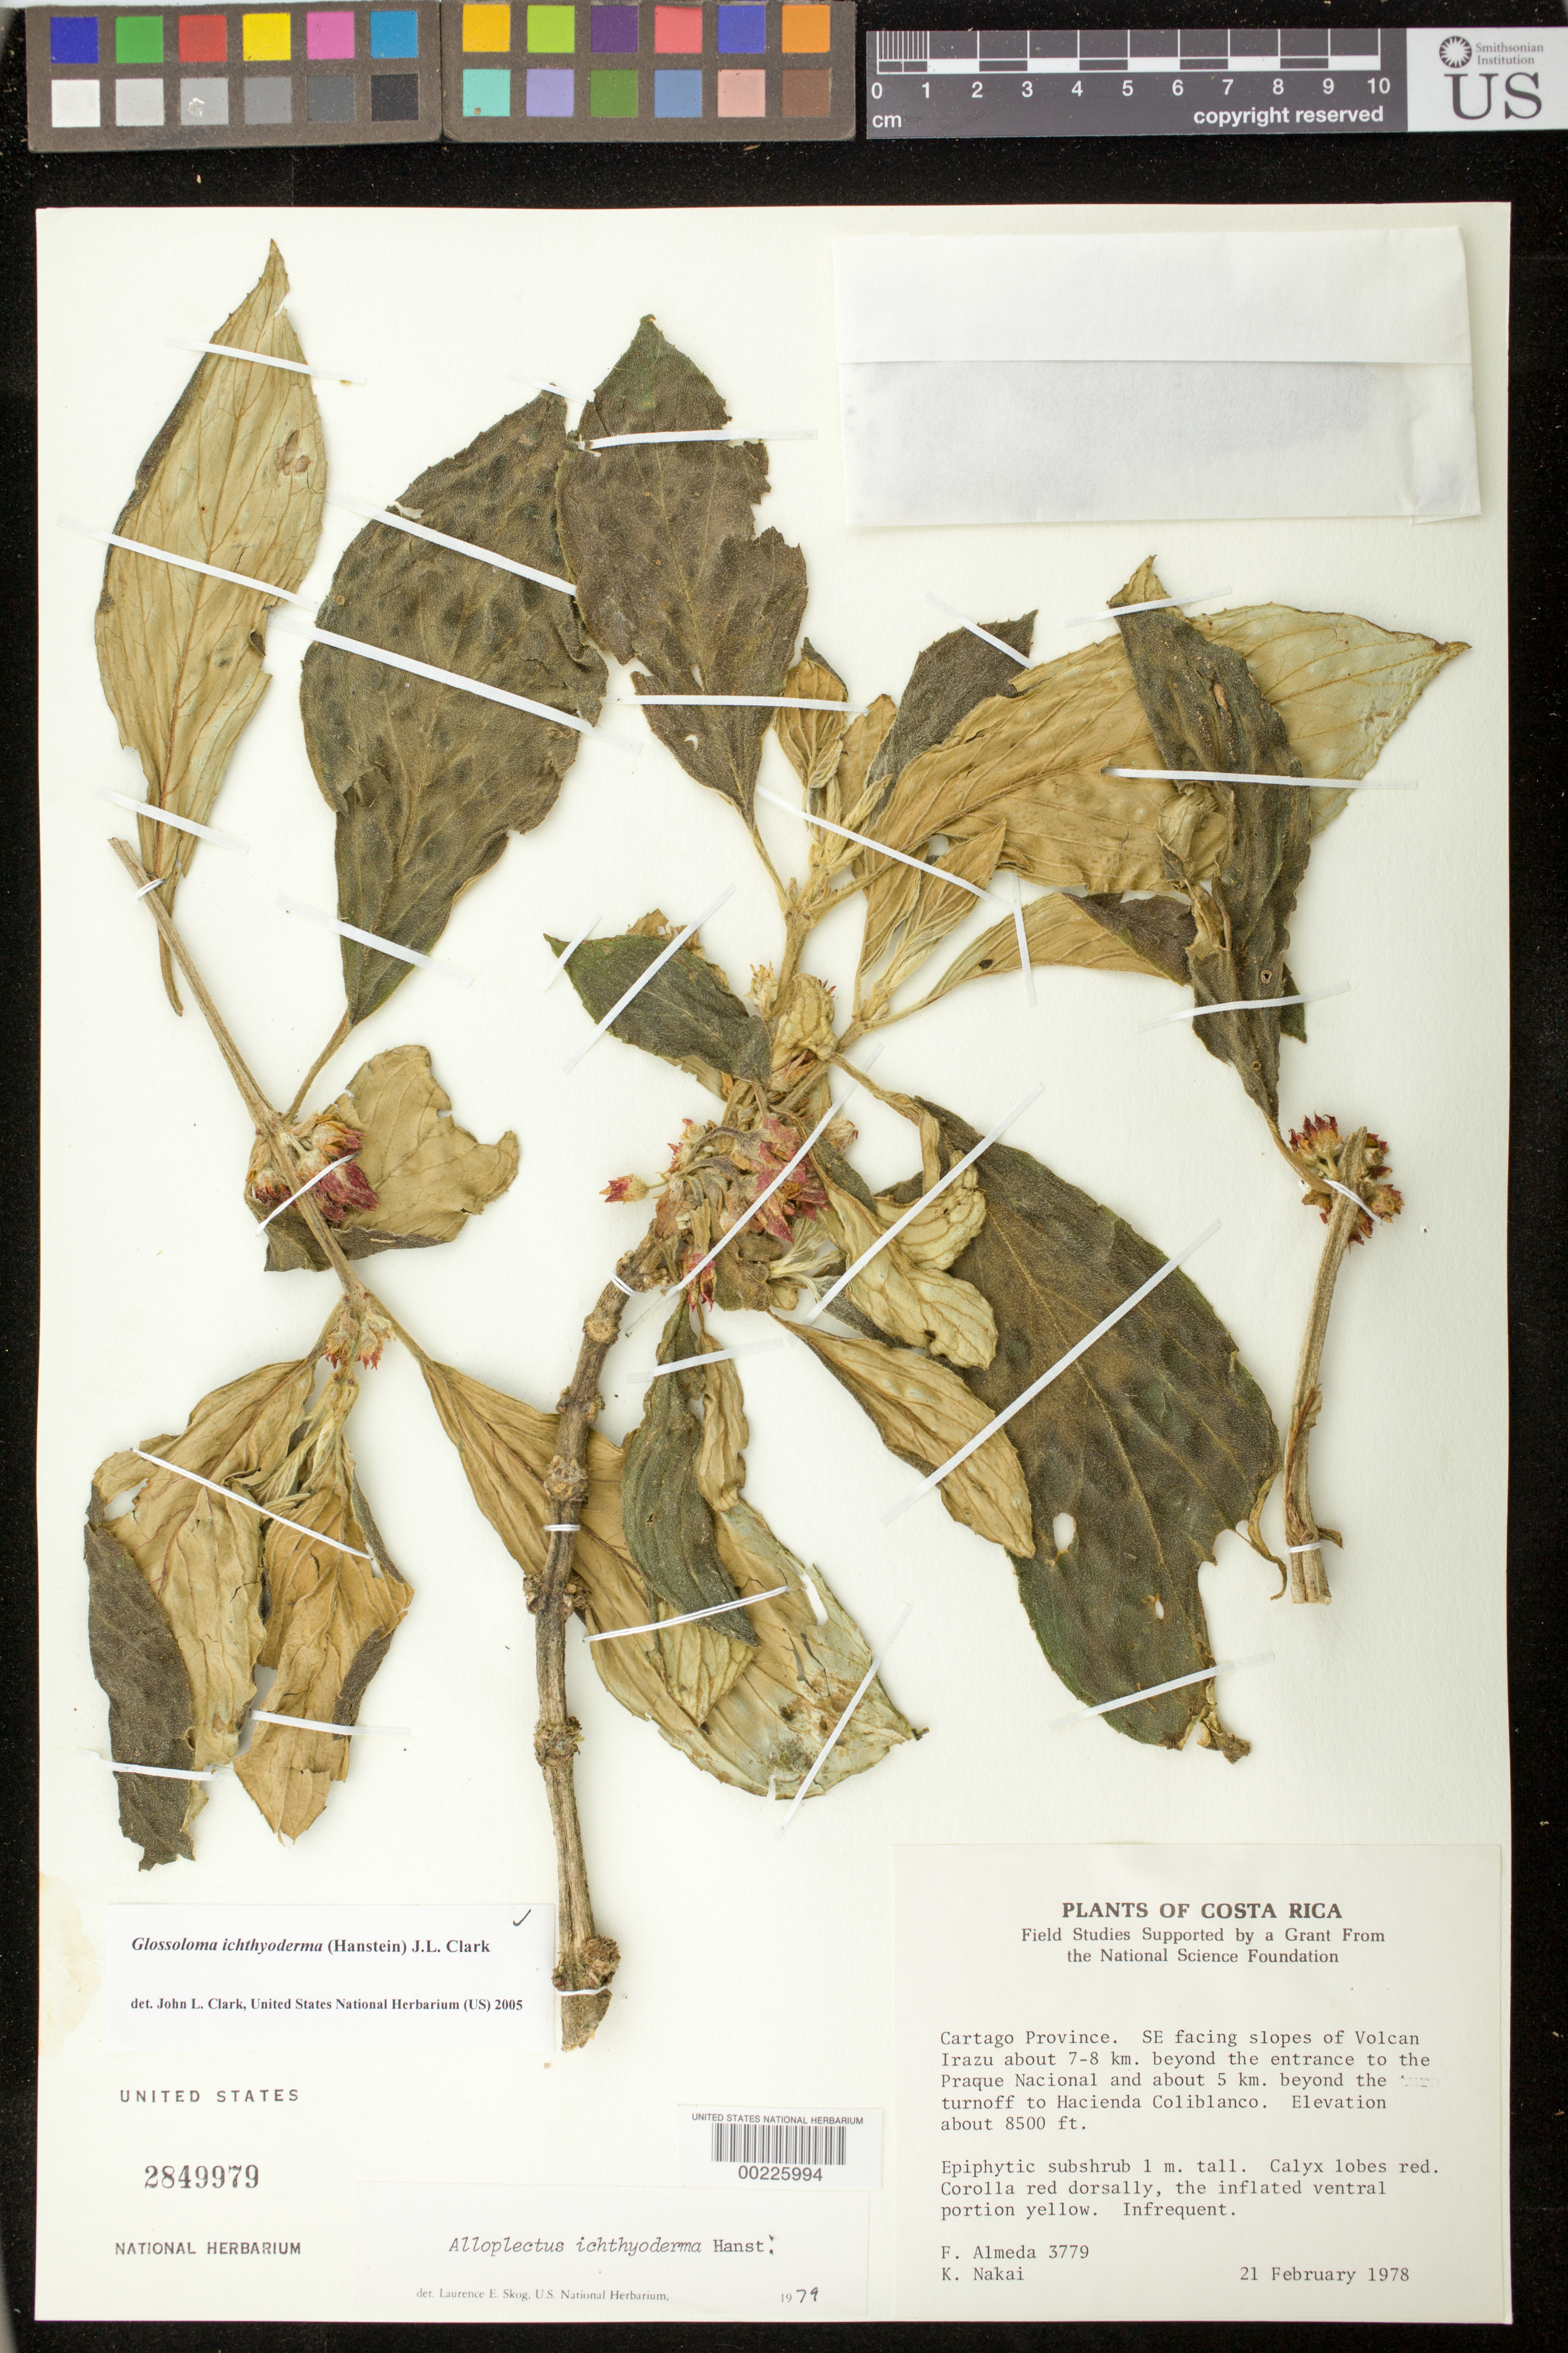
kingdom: Plantae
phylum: Tracheophyta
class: Magnoliopsida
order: Lamiales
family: Gesneriaceae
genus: Glossoloma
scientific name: Glossoloma ichthyoderma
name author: (Hanst.) J.L. Clark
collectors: F. Almeda & K. M. Nakai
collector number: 3779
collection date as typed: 21 Feb 1978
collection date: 1978-02-21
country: Costa Rica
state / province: Cartago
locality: SE facing slopes of Volcan Irazu about 7-8 km beyond entrance to Parque Nac'l & about 5 km beyond turnoff to Hacienda Coliblanco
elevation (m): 2591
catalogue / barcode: US 2849979